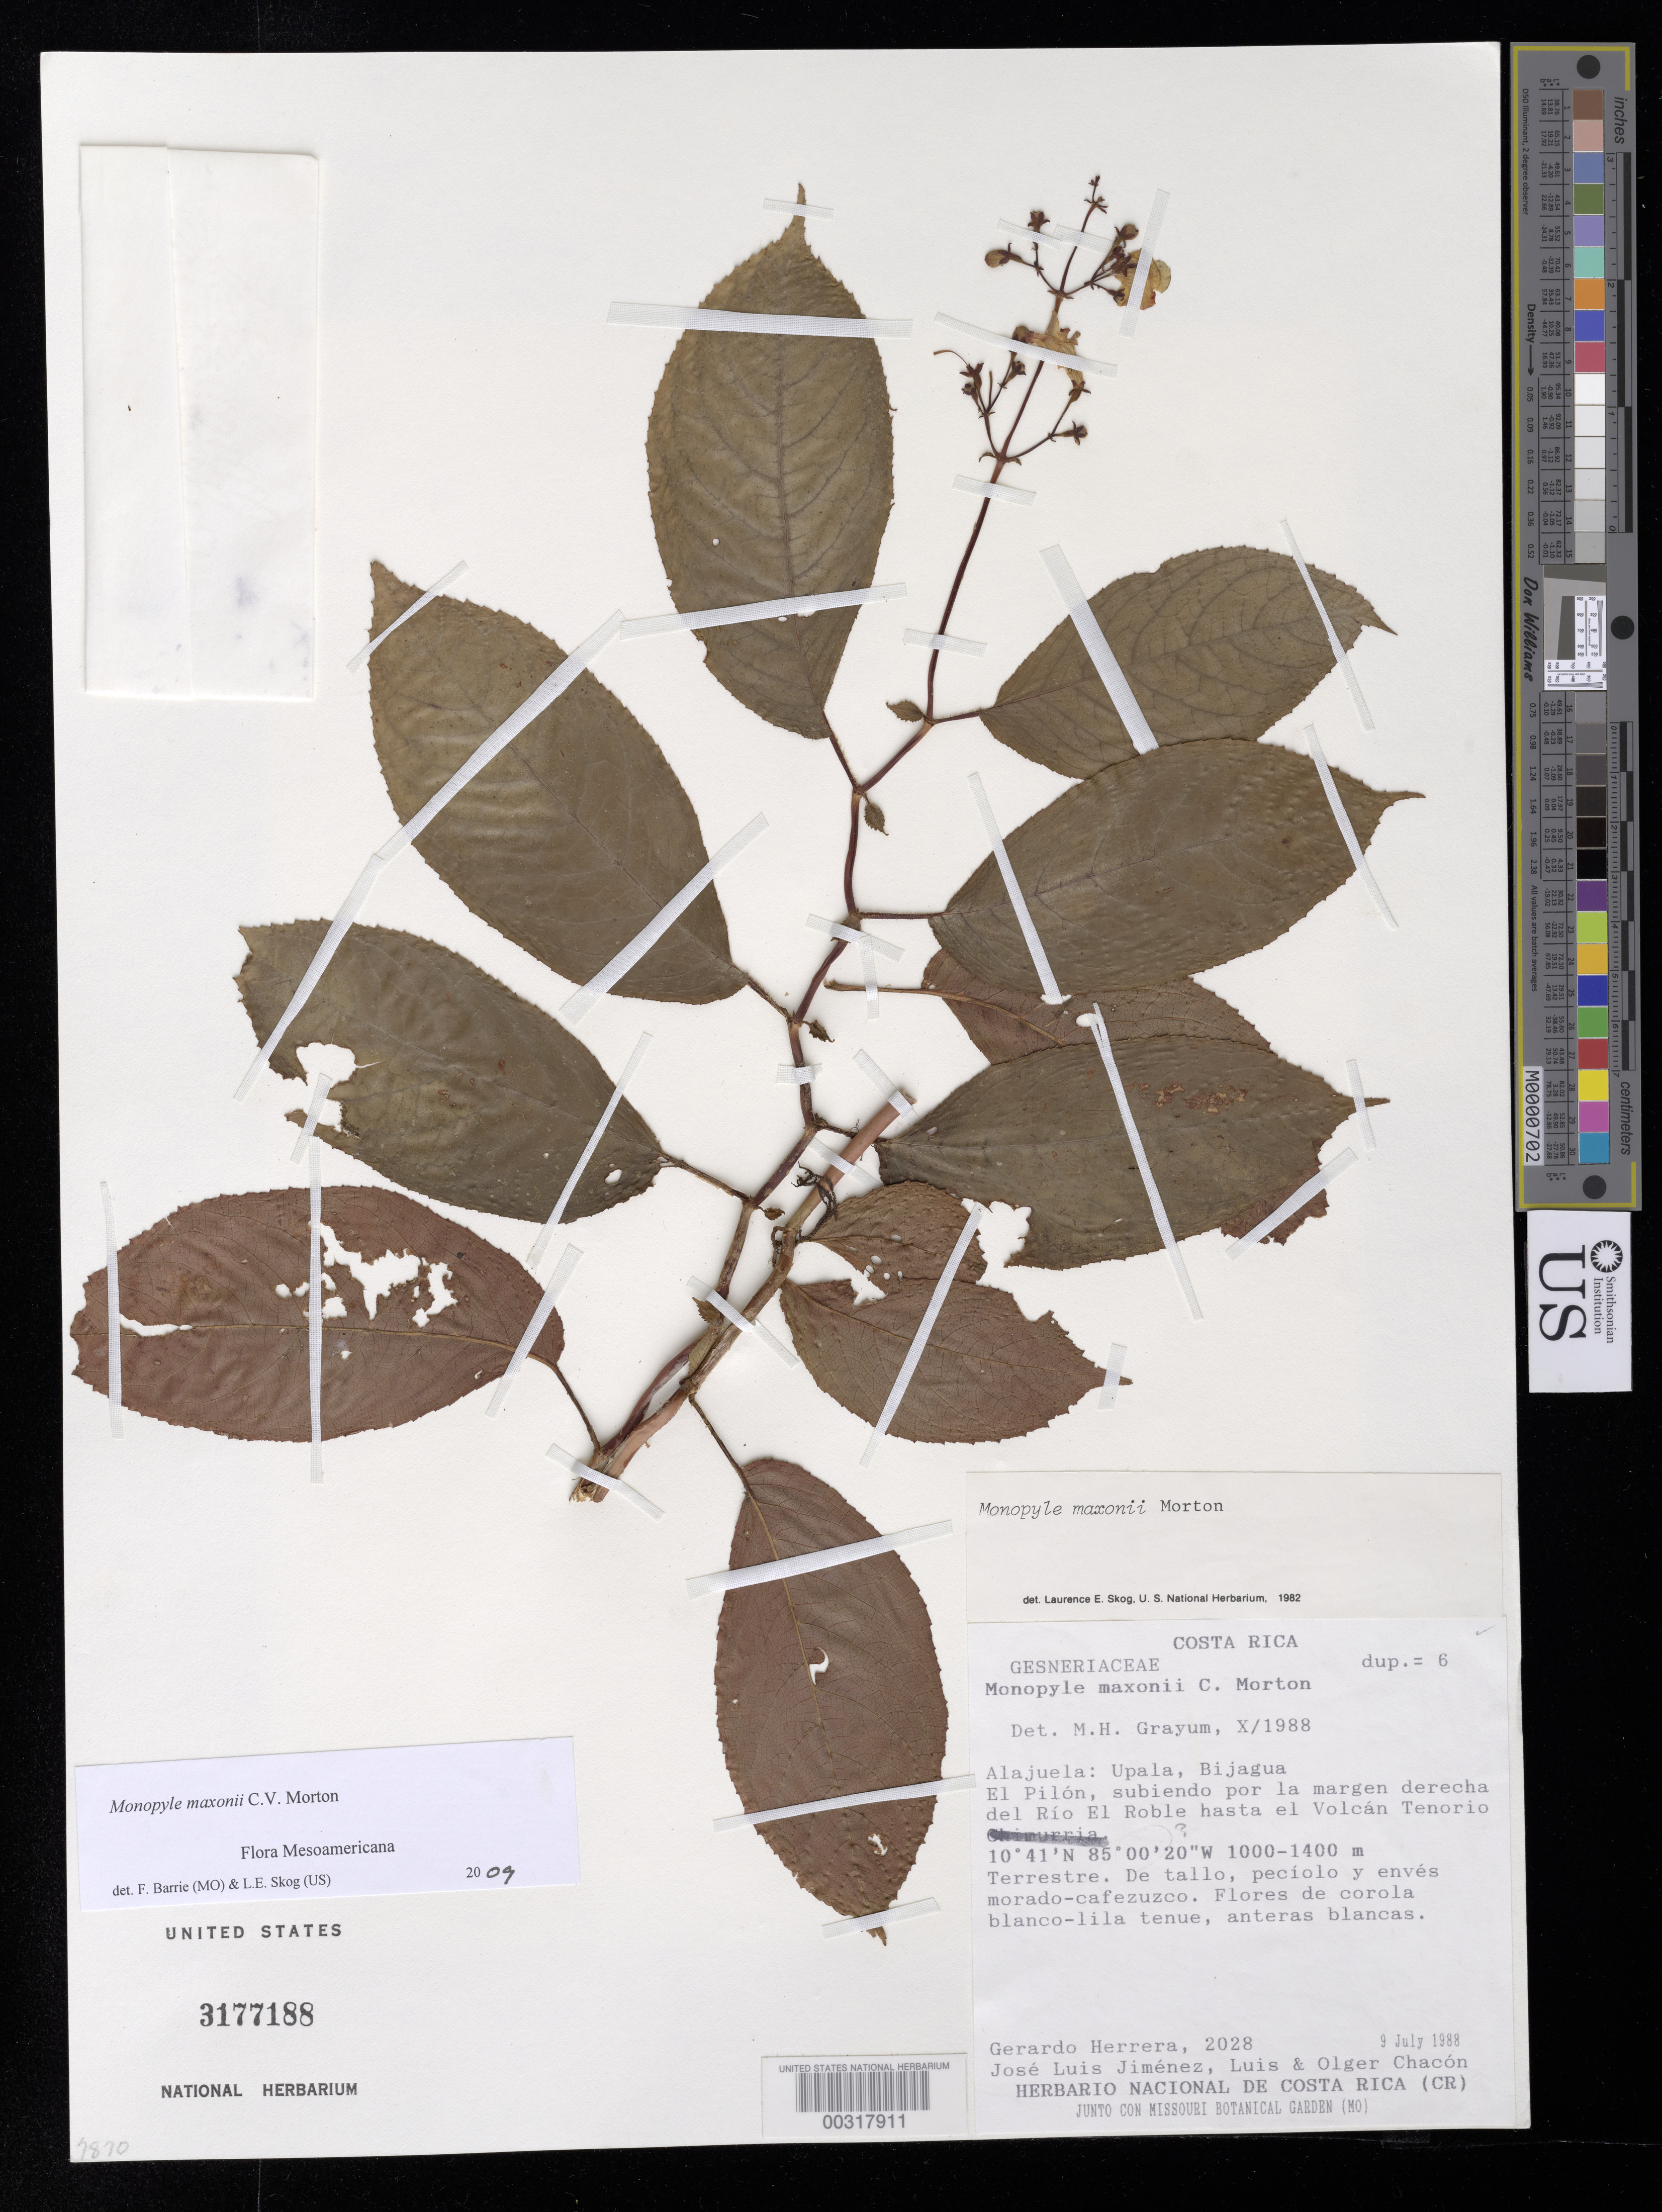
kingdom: Plantae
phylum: Tracheophyta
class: Magnoliopsida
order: Lamiales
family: Gesneriaceae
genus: Monopyle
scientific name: Monopyle maxonii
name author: C.V. Morton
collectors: G. Herrera, J. L. Jimenez, L. Chacon & O. Chacon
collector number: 2028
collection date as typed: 09 Jul 1988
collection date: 1988-07-09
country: Costa Rica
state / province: Alajuela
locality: Upala, Bijagua, El Pilon, subiendo por la margen derecha del Rio El Roble hasta el Volcan Tenorio Bijagua.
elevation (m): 1000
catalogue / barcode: US 3177188